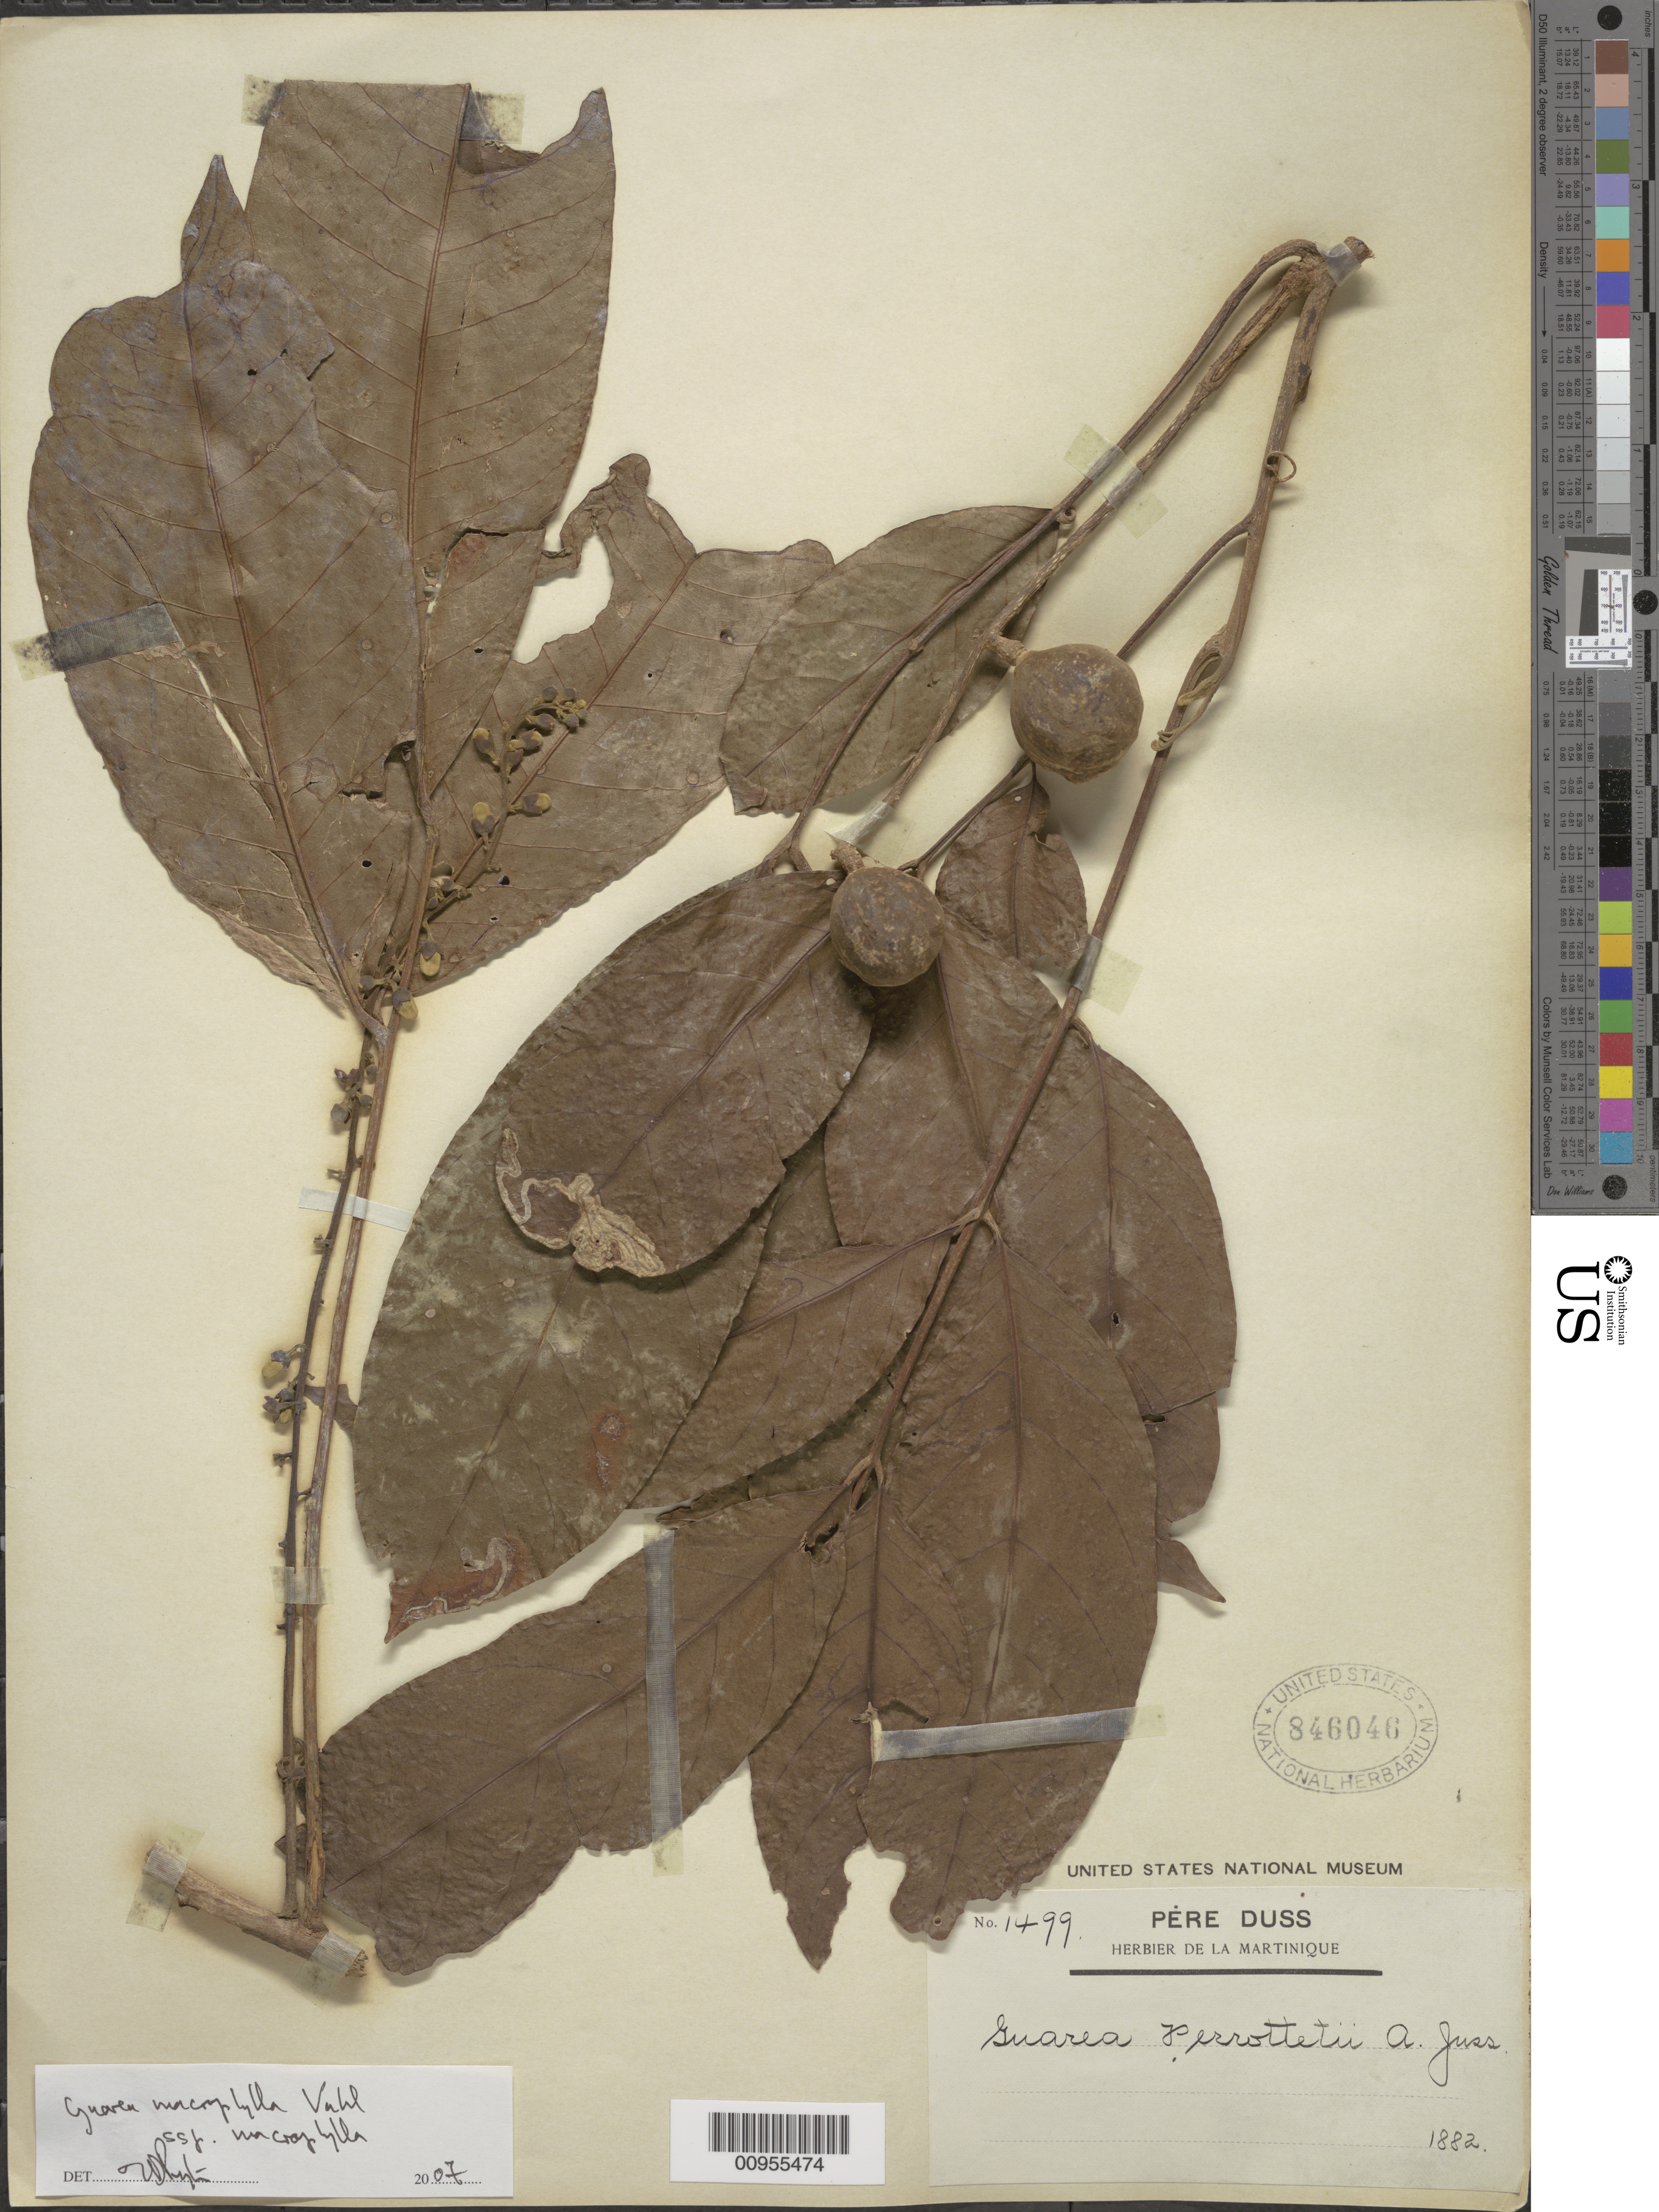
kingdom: Plantae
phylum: Tracheophyta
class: Magnoliopsida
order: Sapindales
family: Meliaceae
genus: Guarea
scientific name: Guarea macrophylla subsp. macrophylla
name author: Vahl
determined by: Pennington, T. D., (K)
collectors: Père Duss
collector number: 1499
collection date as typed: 1882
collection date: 1882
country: Martinique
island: Martinique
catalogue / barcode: US 846046